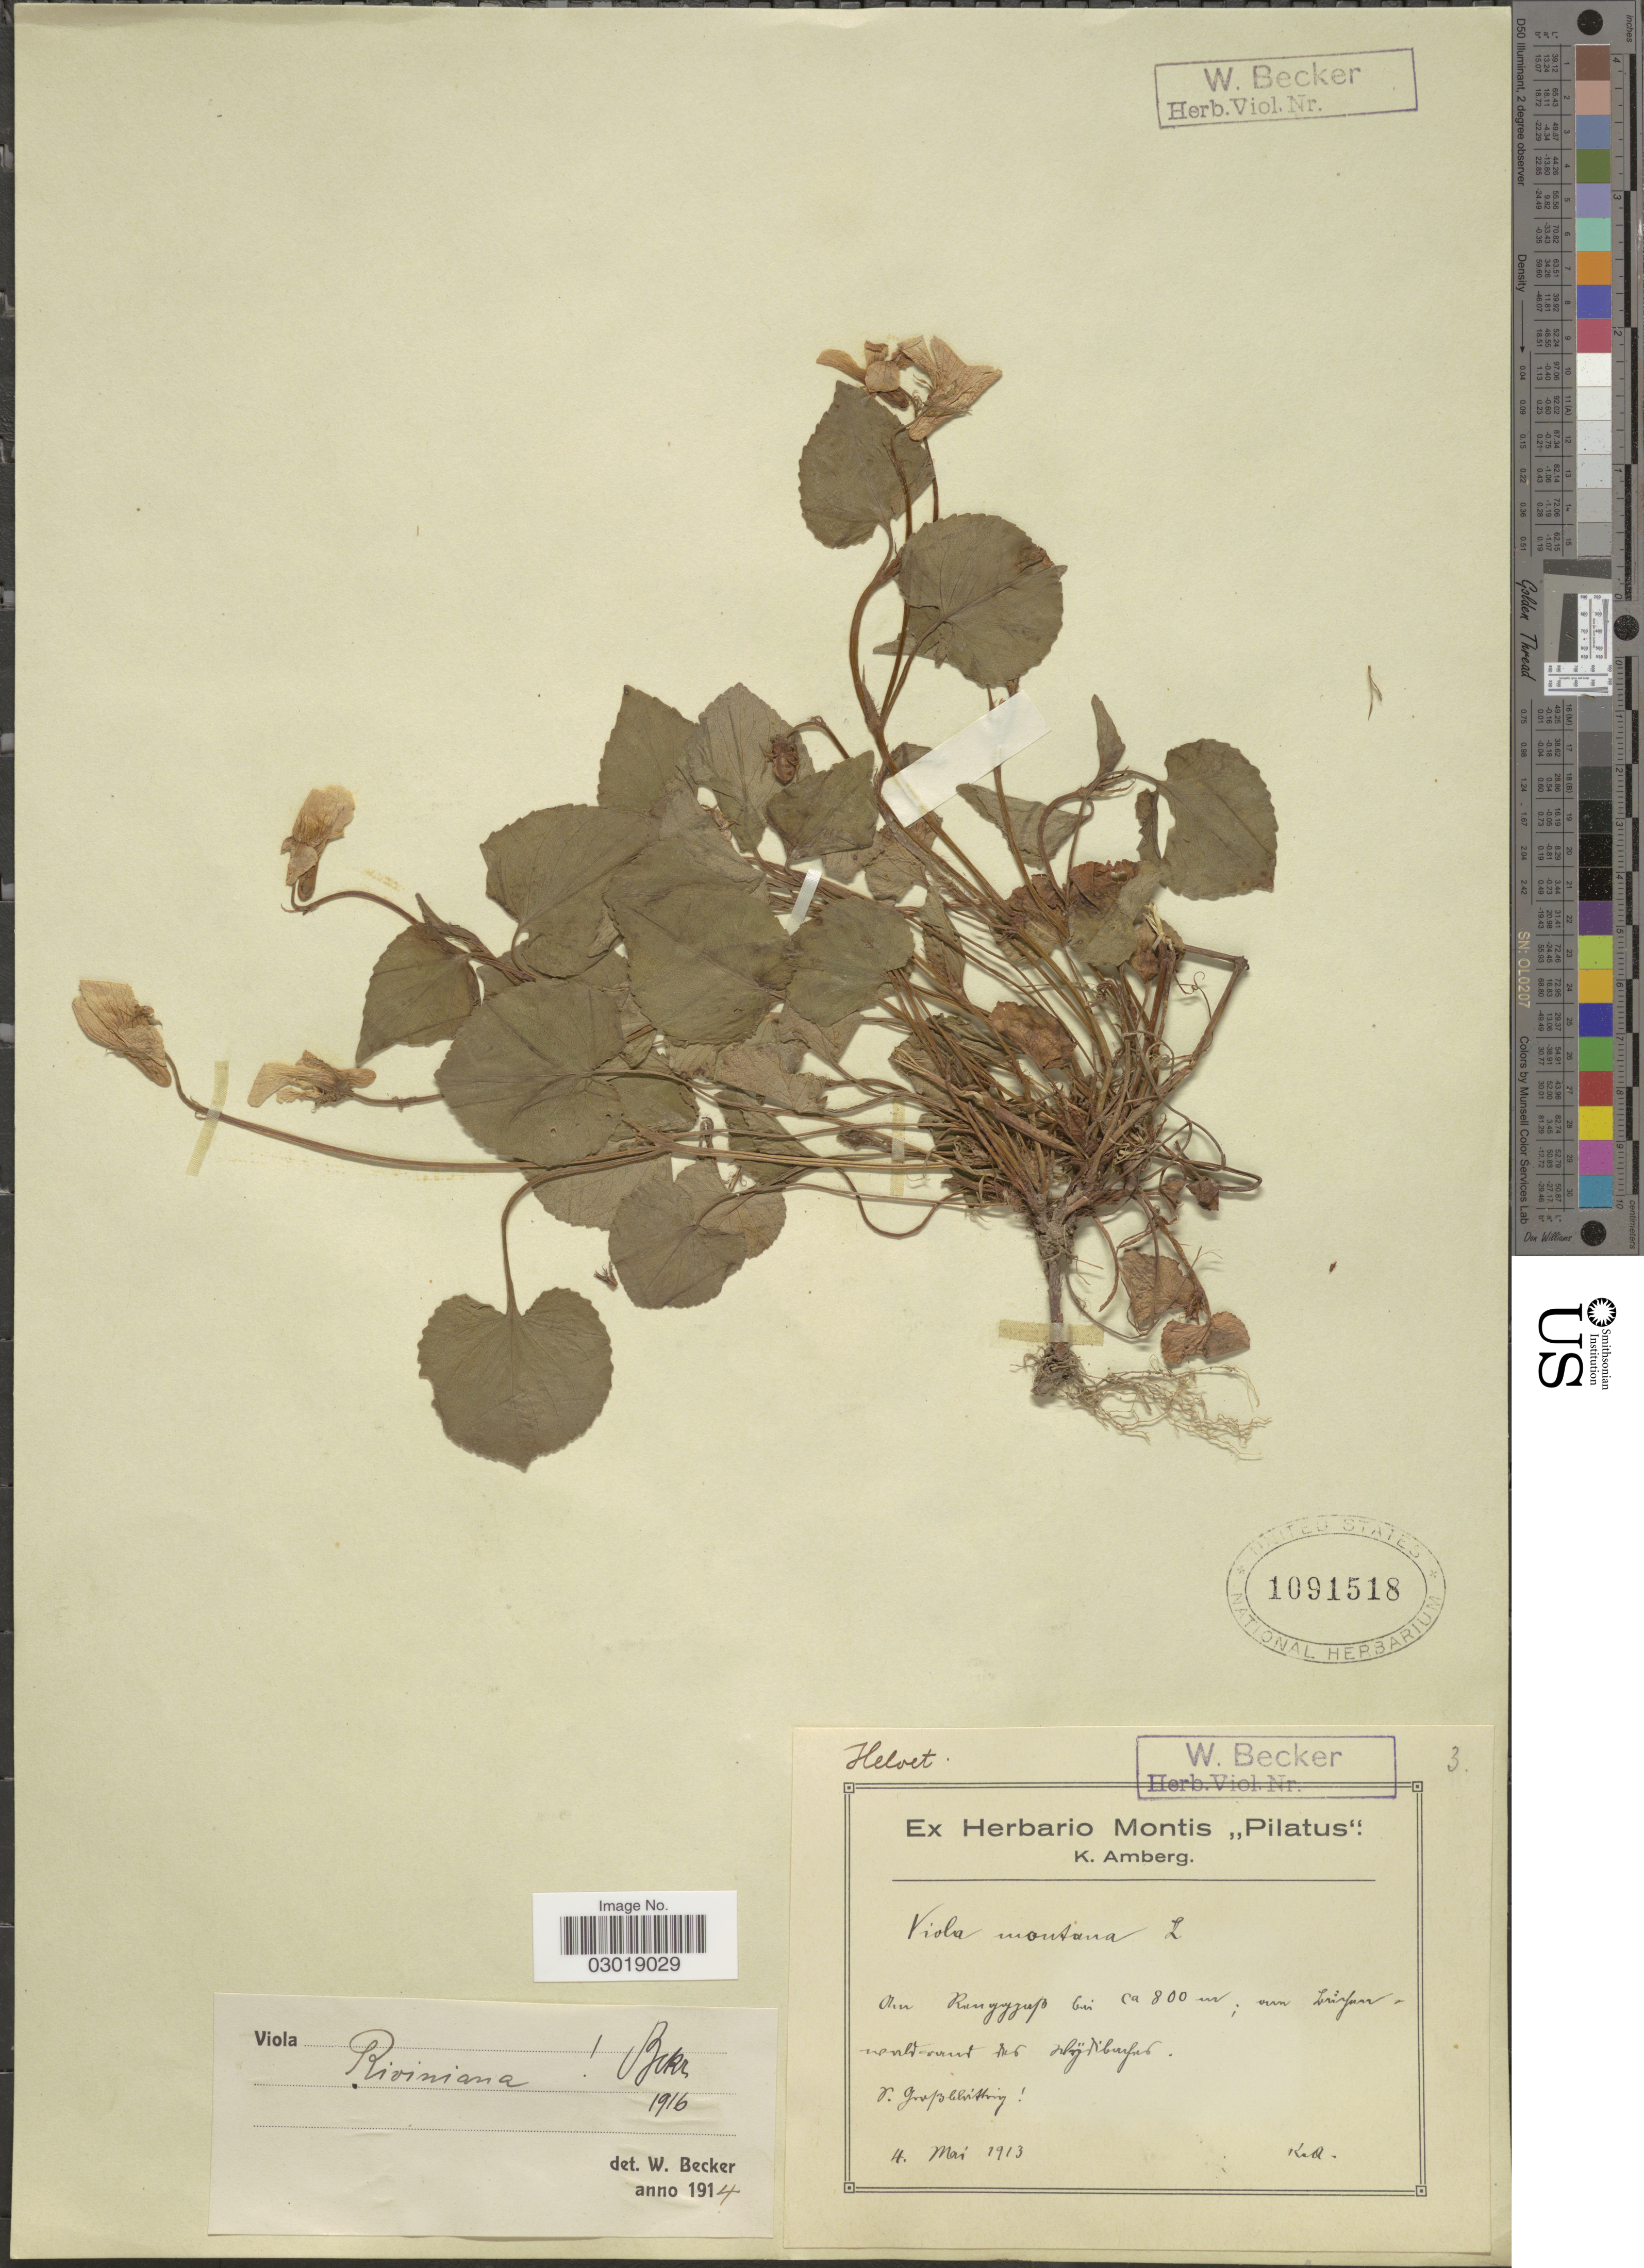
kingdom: Plantae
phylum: Tracheophyta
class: Magnoliopsida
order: Malpighiales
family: Violaceae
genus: Viola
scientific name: Viola riviniana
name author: Rchb.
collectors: K. A.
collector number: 3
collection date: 1913-05-04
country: Switzerland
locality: Helvet. X.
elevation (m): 800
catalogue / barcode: US 1091518